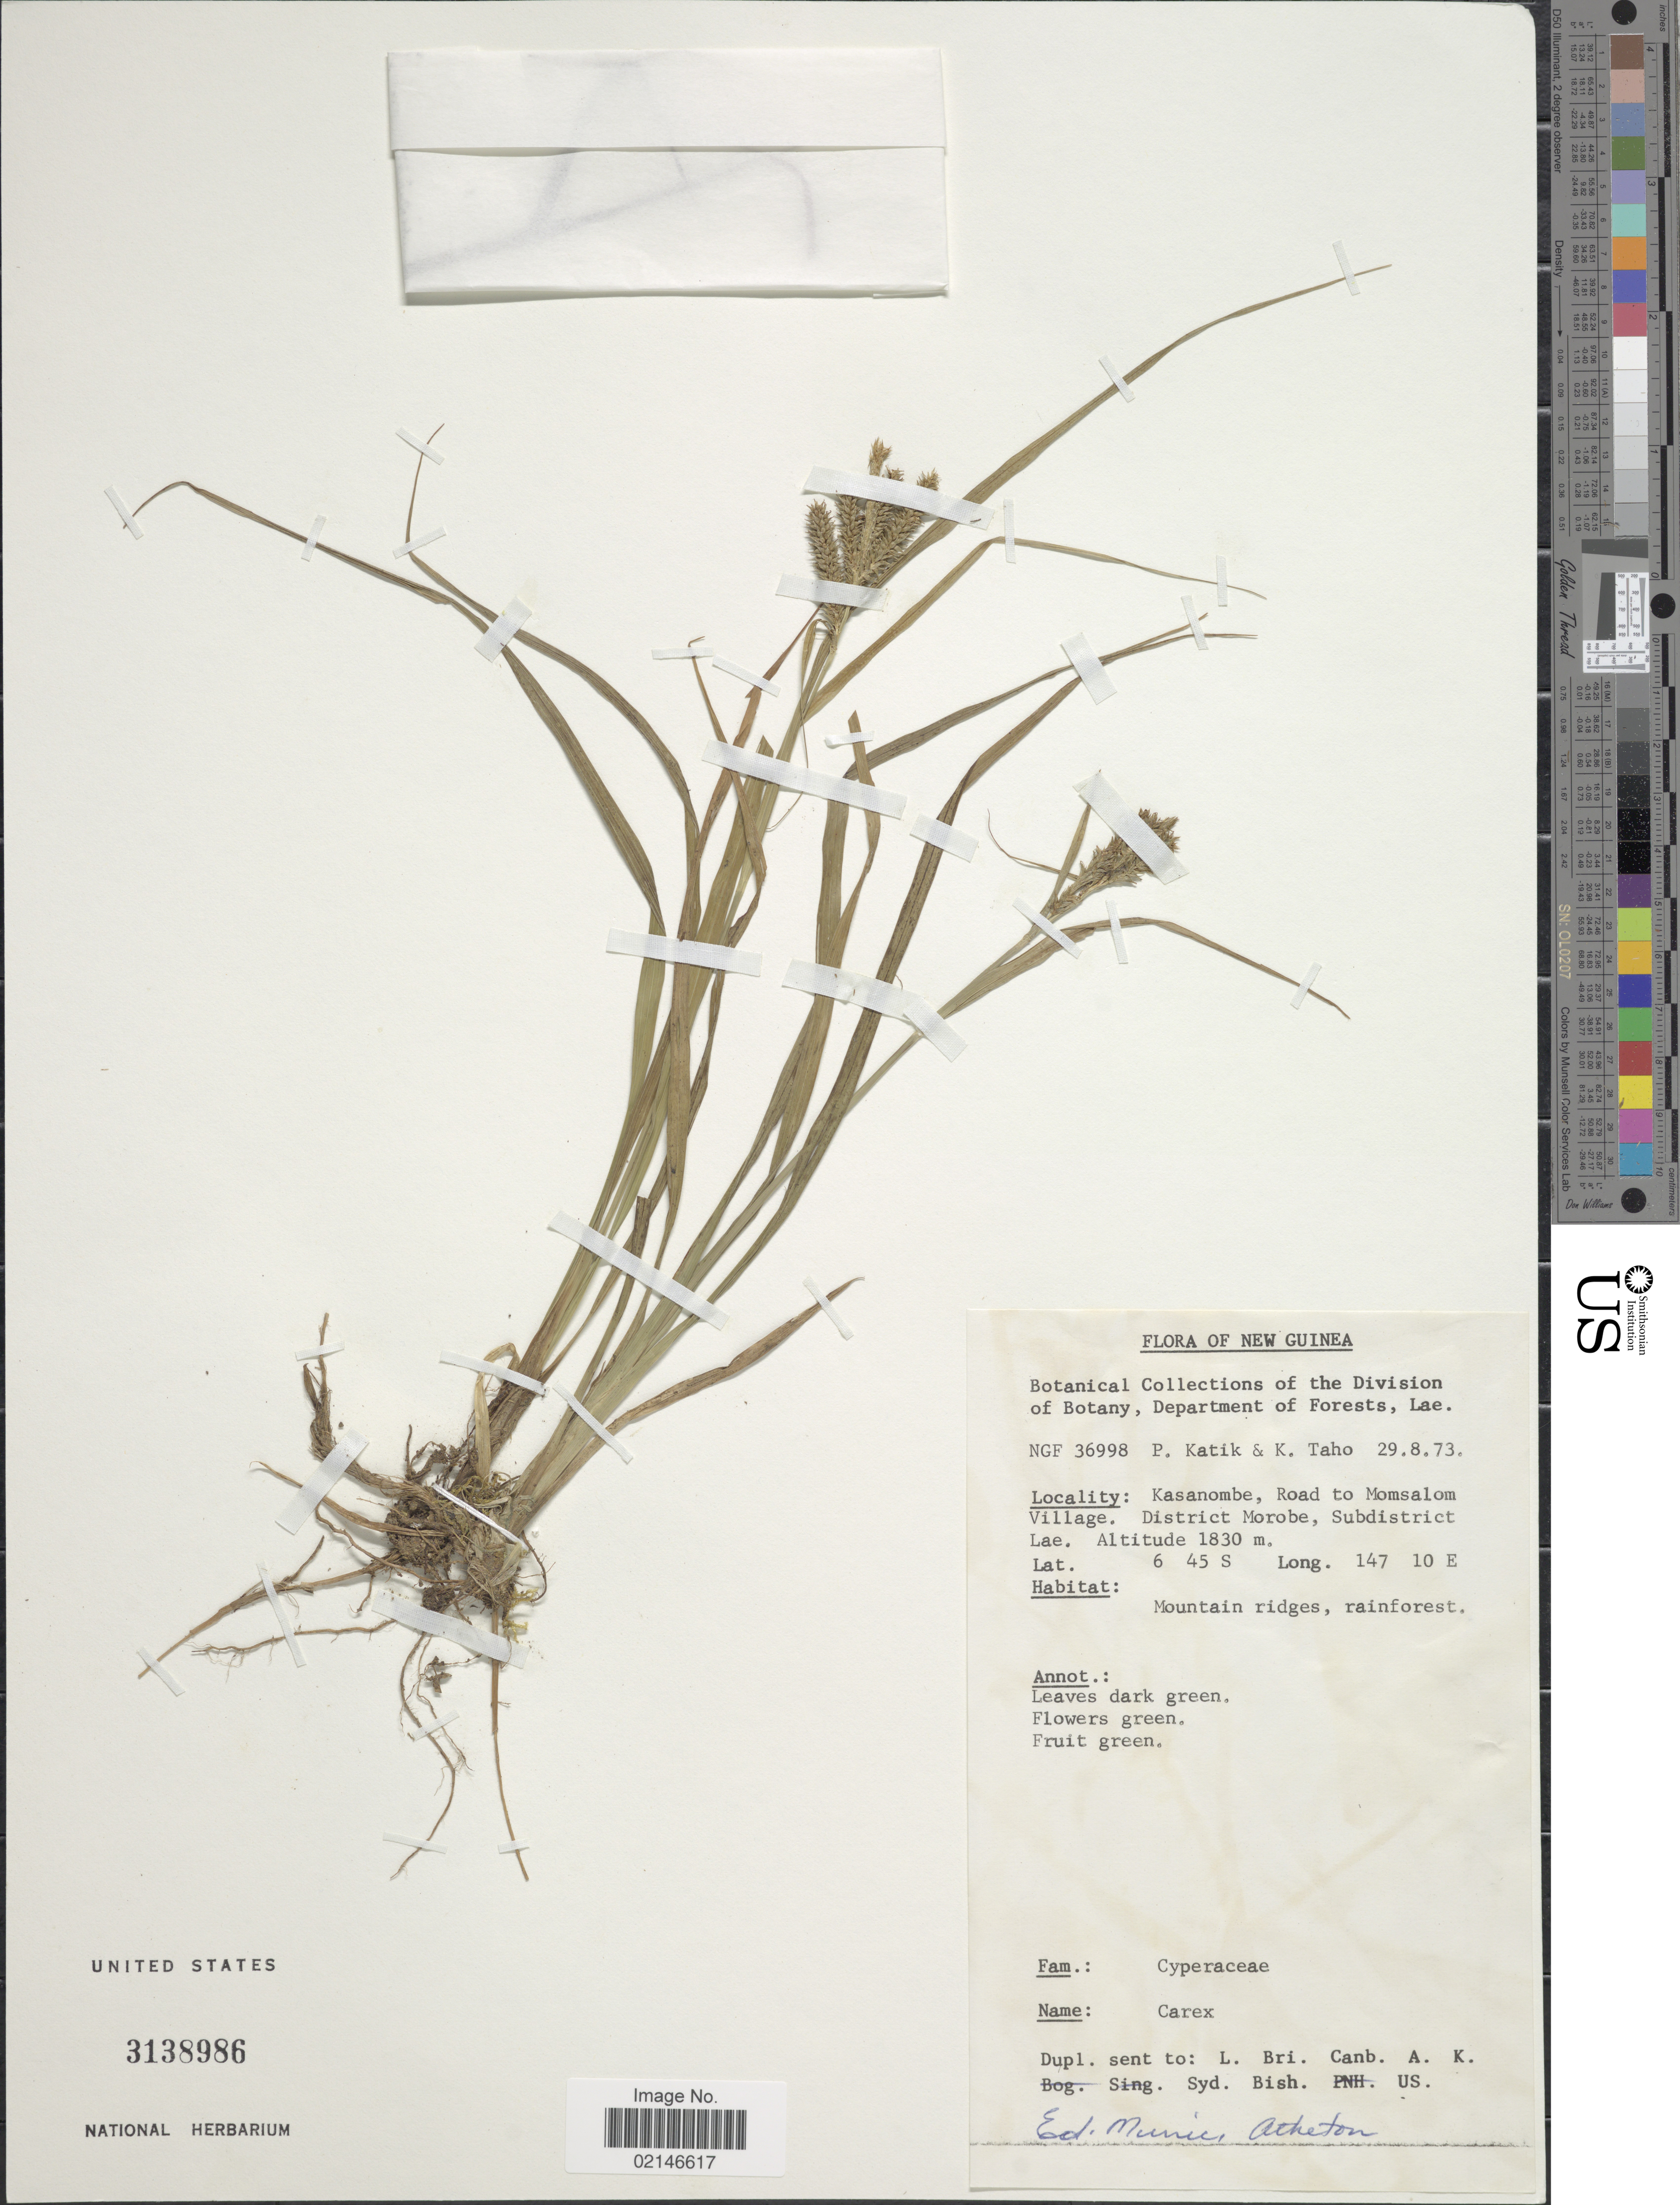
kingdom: Plantae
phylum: Tracheophyta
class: Liliopsida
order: Poales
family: Cyperaceae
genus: Carex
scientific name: Carex doniana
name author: Spreng.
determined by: Strong, Mark T., (BOT), Smithsonian Institution - National Museum of Natural History (UNITED STATES)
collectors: P. Katik & K. Taho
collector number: NGF36998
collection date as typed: Transcribed d/m/y: 29/8/73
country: Papua New Guinea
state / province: Morobe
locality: New Guinea, Kasanombe, Road to Momsalom Village. District Morobe, Subdistrict Lae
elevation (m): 1830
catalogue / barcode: US 3138986